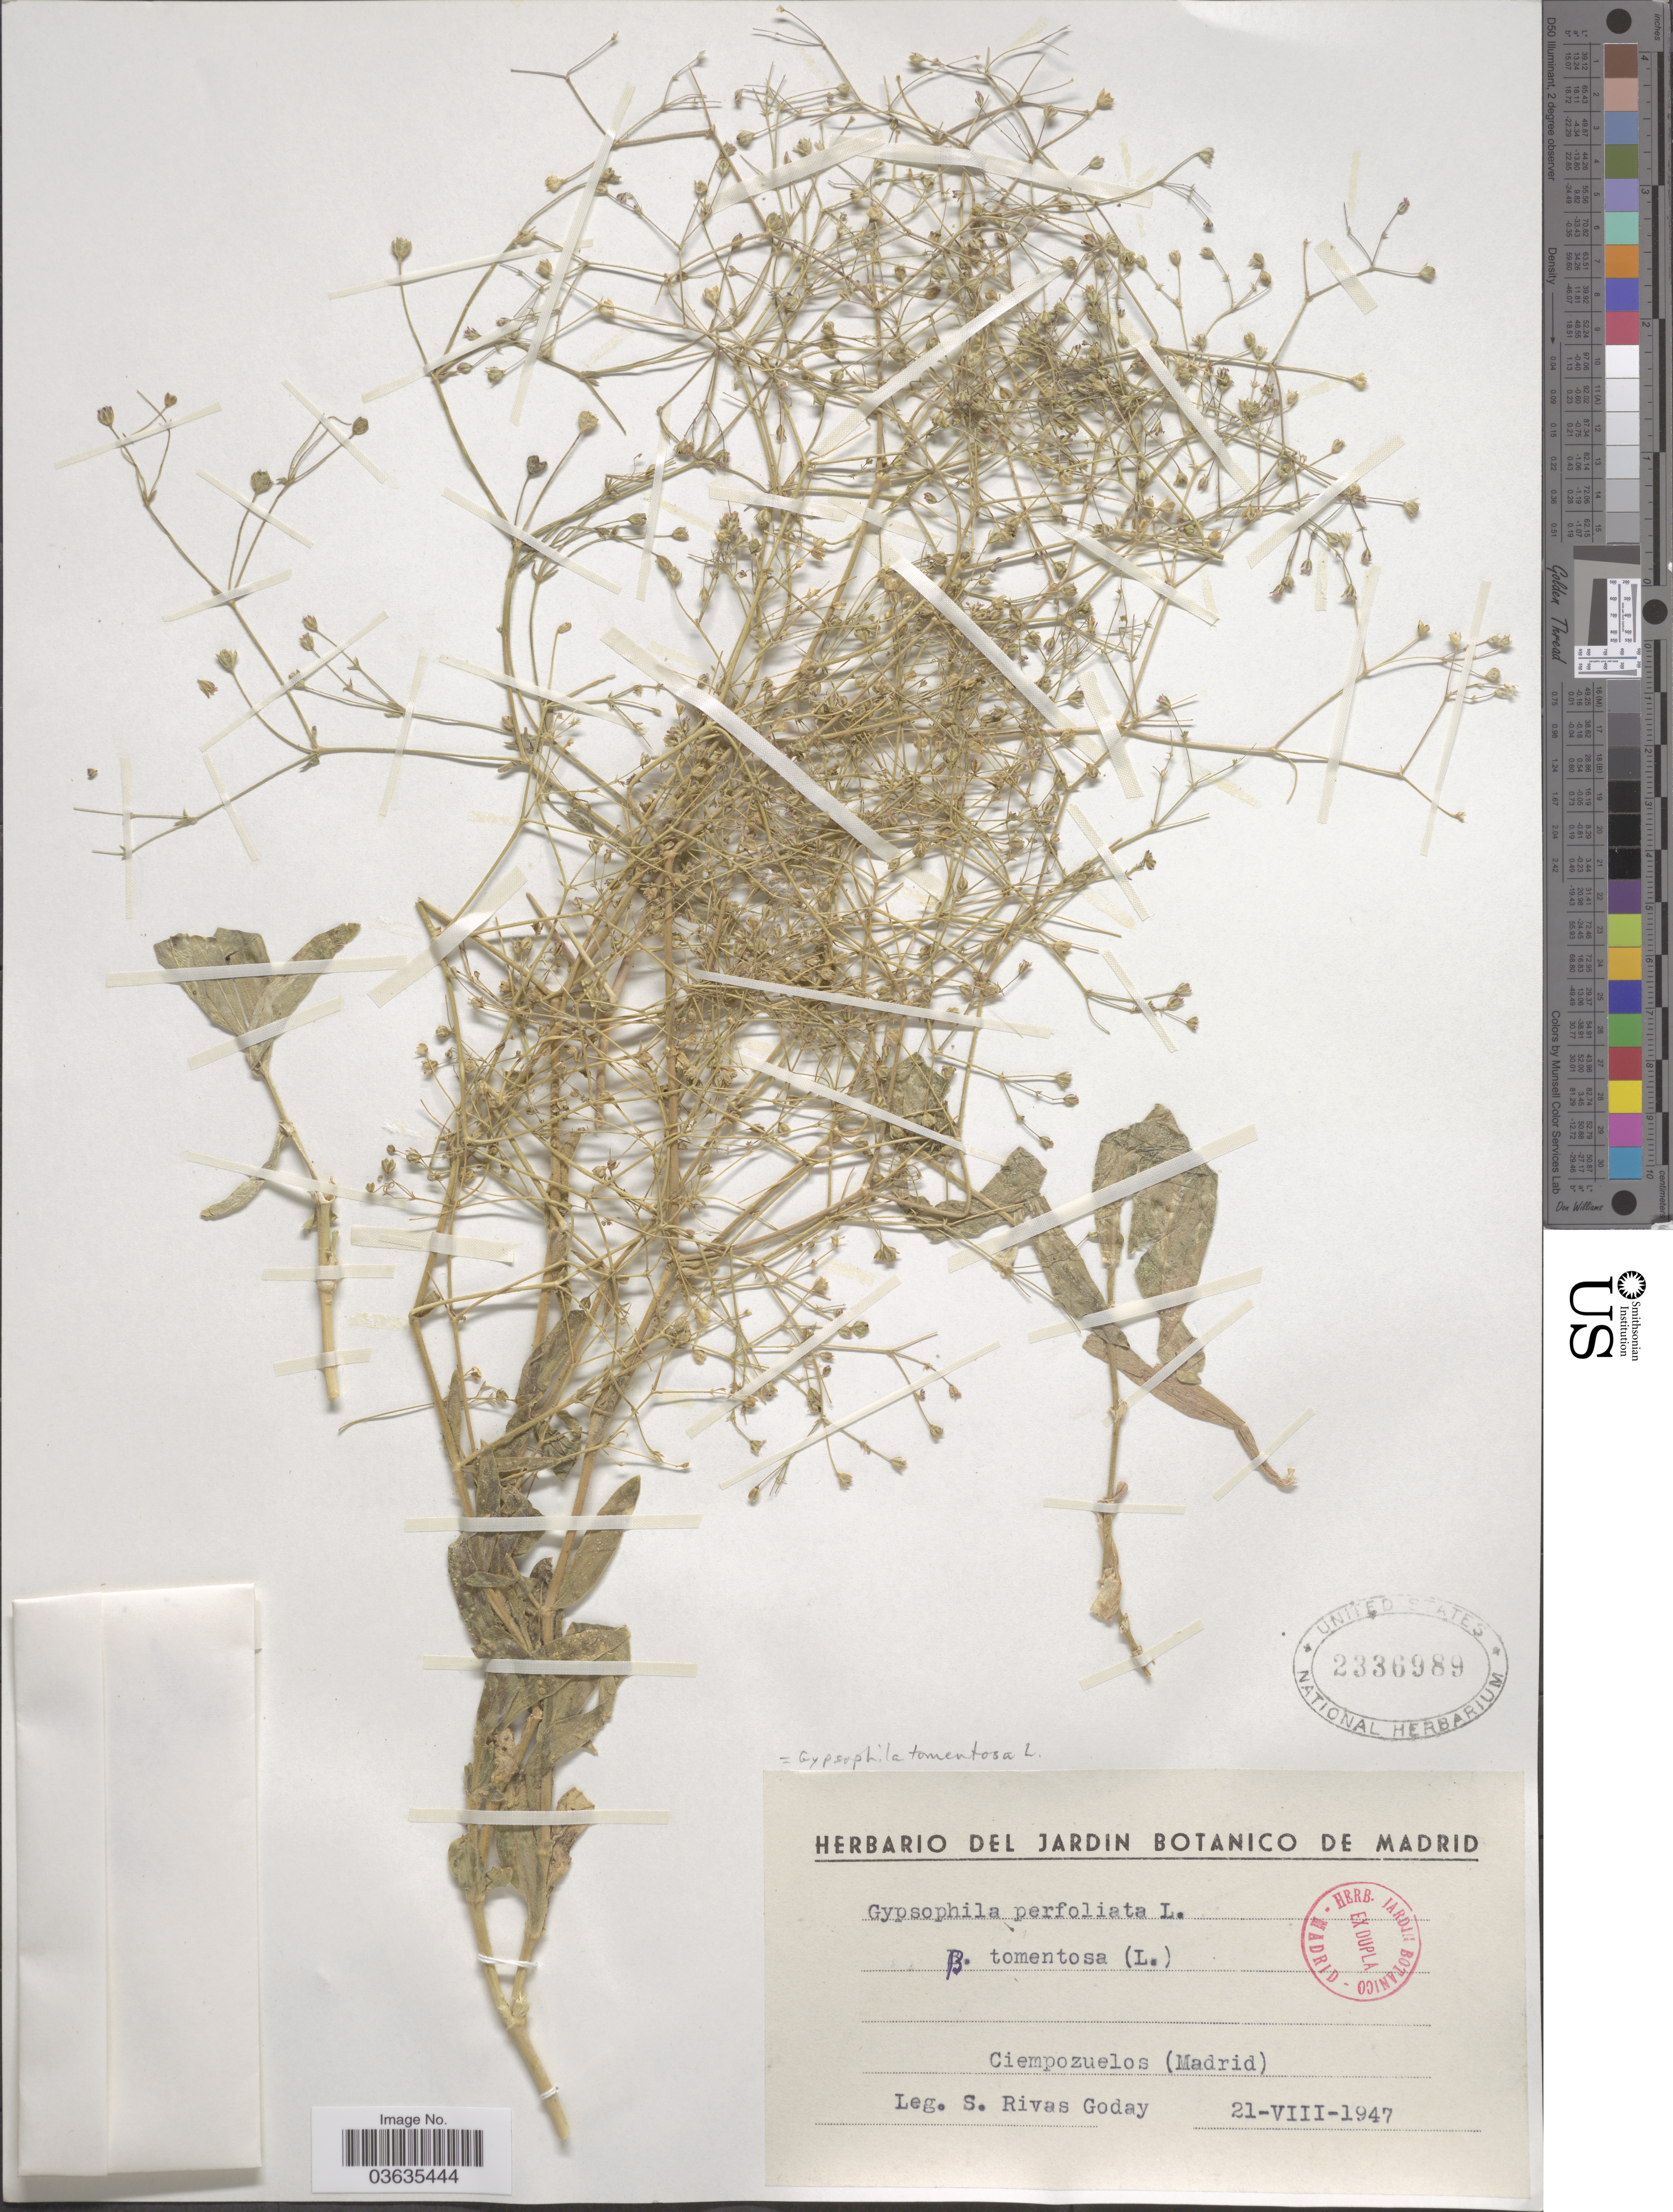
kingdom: Plantae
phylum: Tracheophyta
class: Magnoliopsida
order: Caryophyllales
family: Caryophyllaceae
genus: Gypsophila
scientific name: Gypsophila tomentosa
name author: L.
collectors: S. Goday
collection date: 1947-08-21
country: Spain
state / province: Madrid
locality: Ciempozuelos.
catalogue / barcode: US 2336989